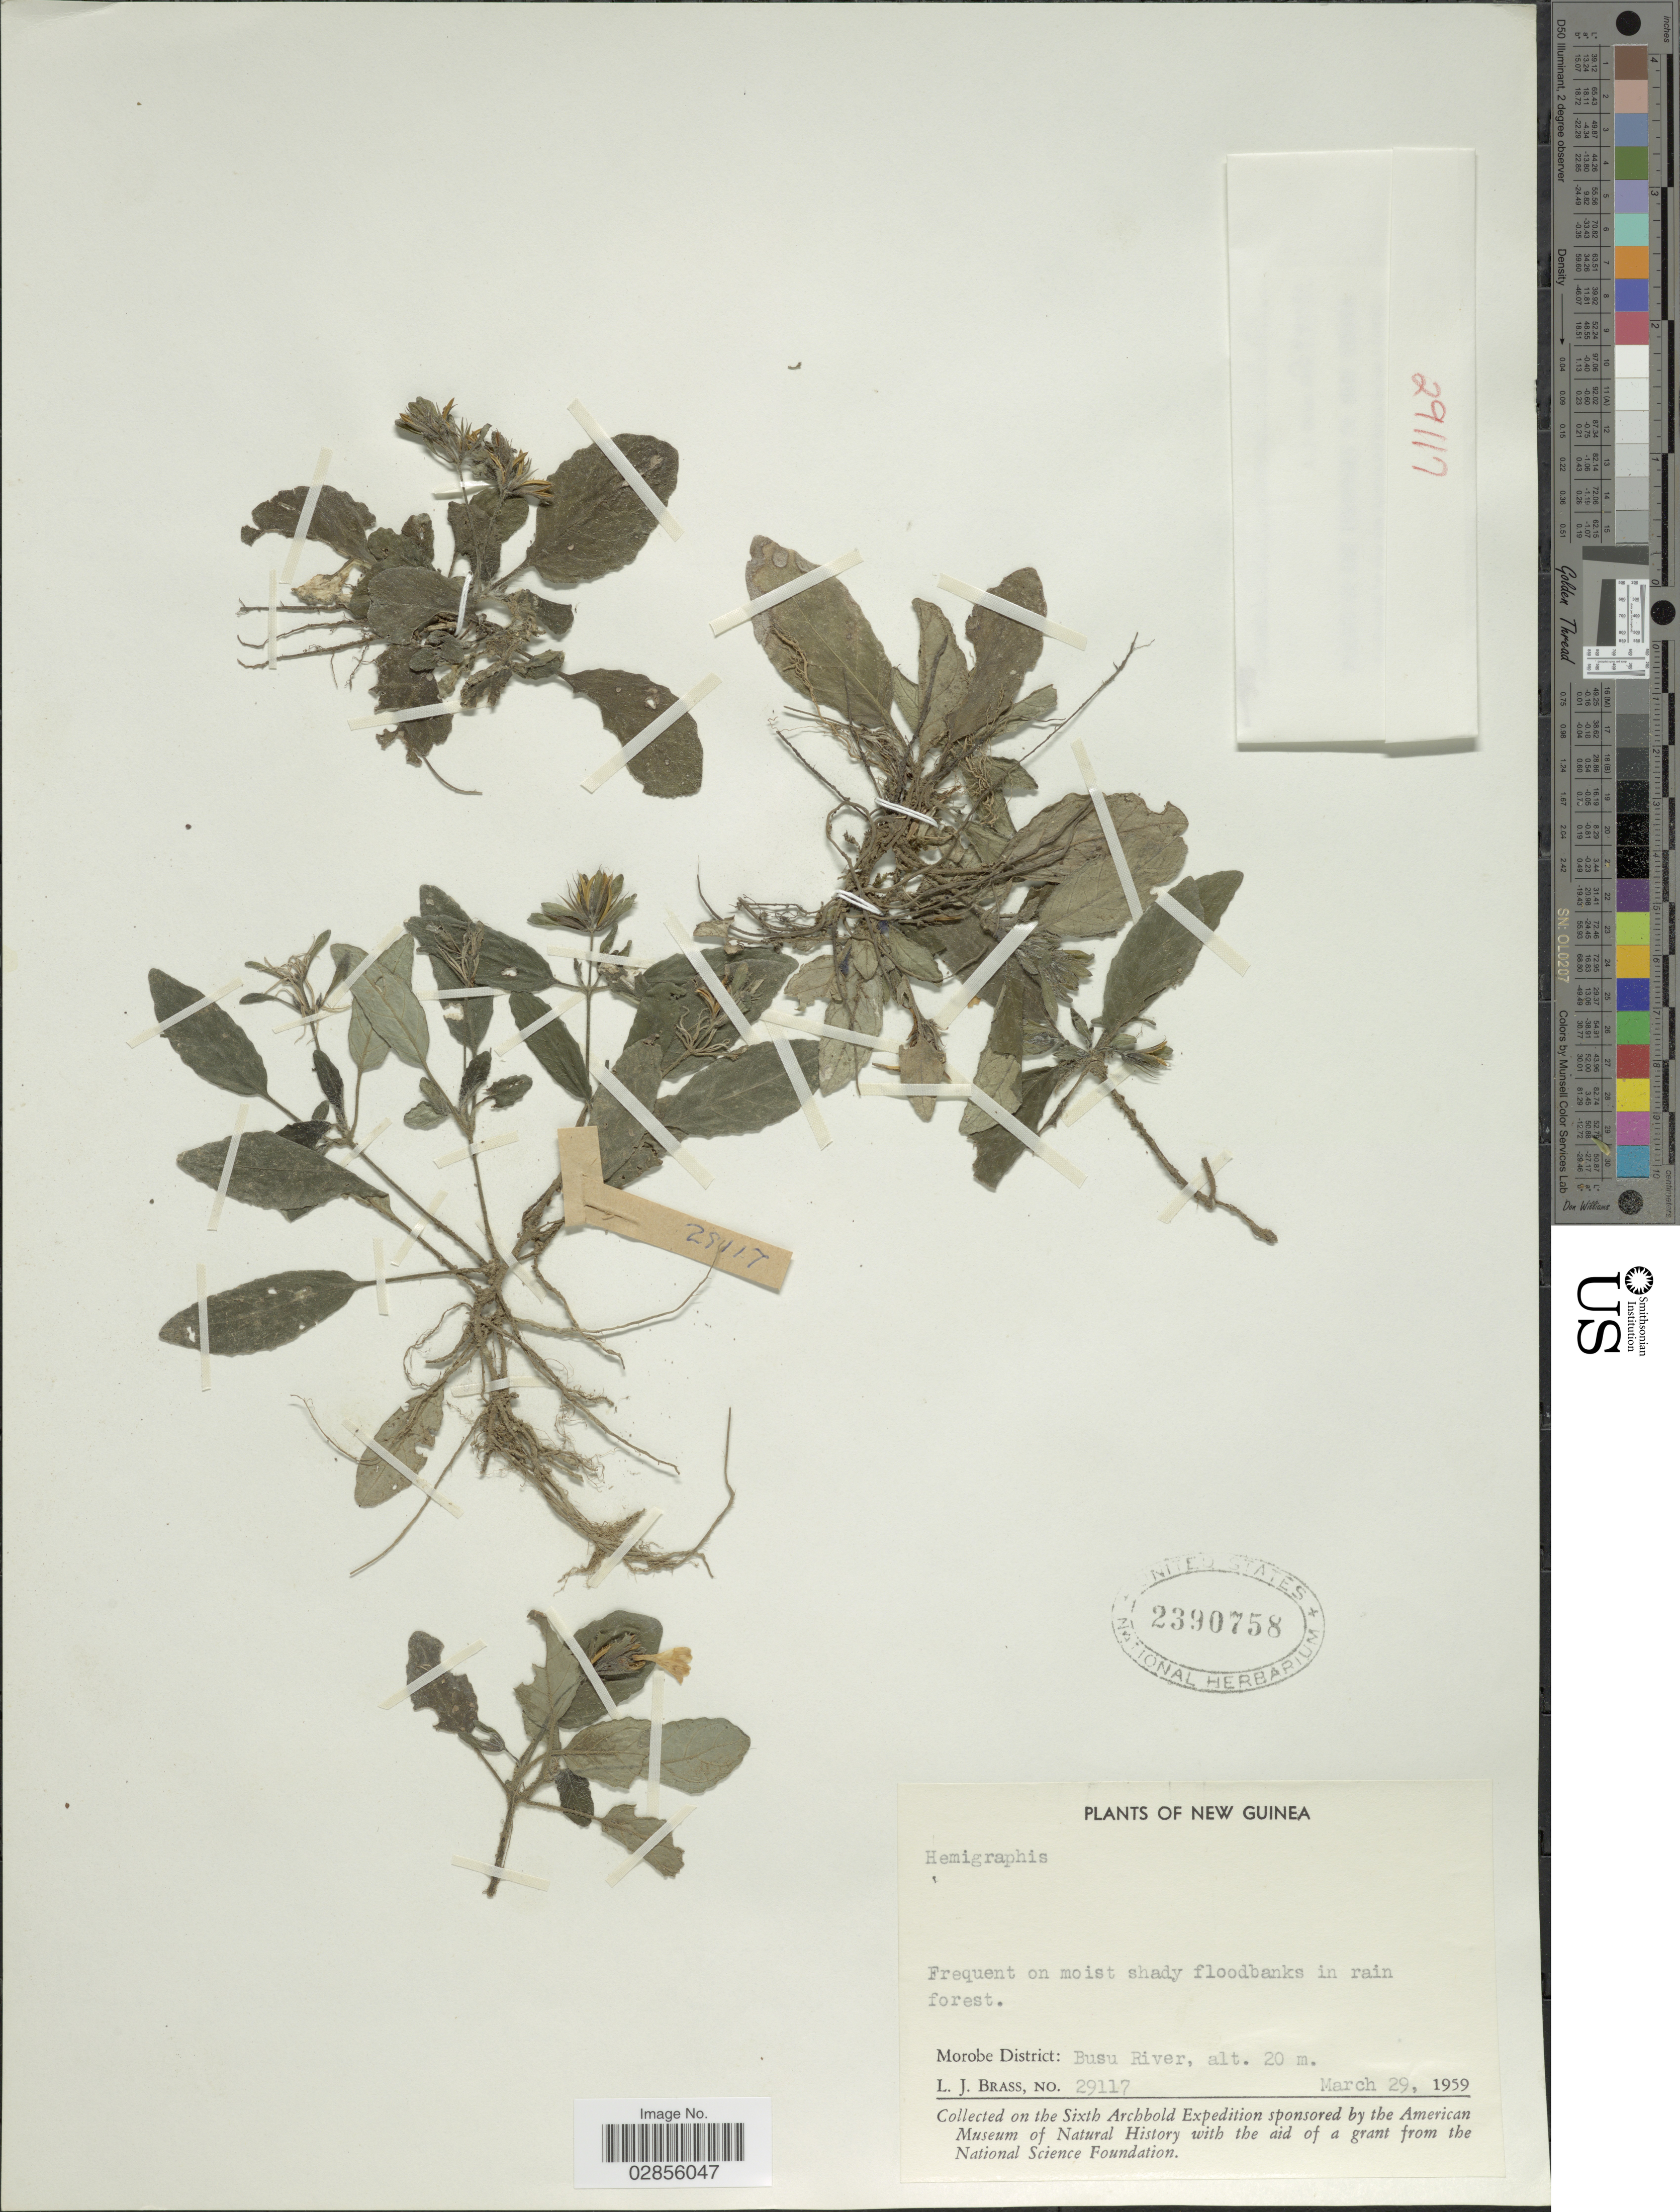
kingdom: Plantae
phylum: Tracheophyta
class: Magnoliopsida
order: Lamiales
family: Acanthaceae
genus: Hemigraphis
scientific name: Hemigraphis sp.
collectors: L. J. Brass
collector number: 29117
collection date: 1959-03-29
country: Papua New Guinea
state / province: Morobe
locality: New Guinea. Morobe District: Busu River.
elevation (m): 20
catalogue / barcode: US 2390758